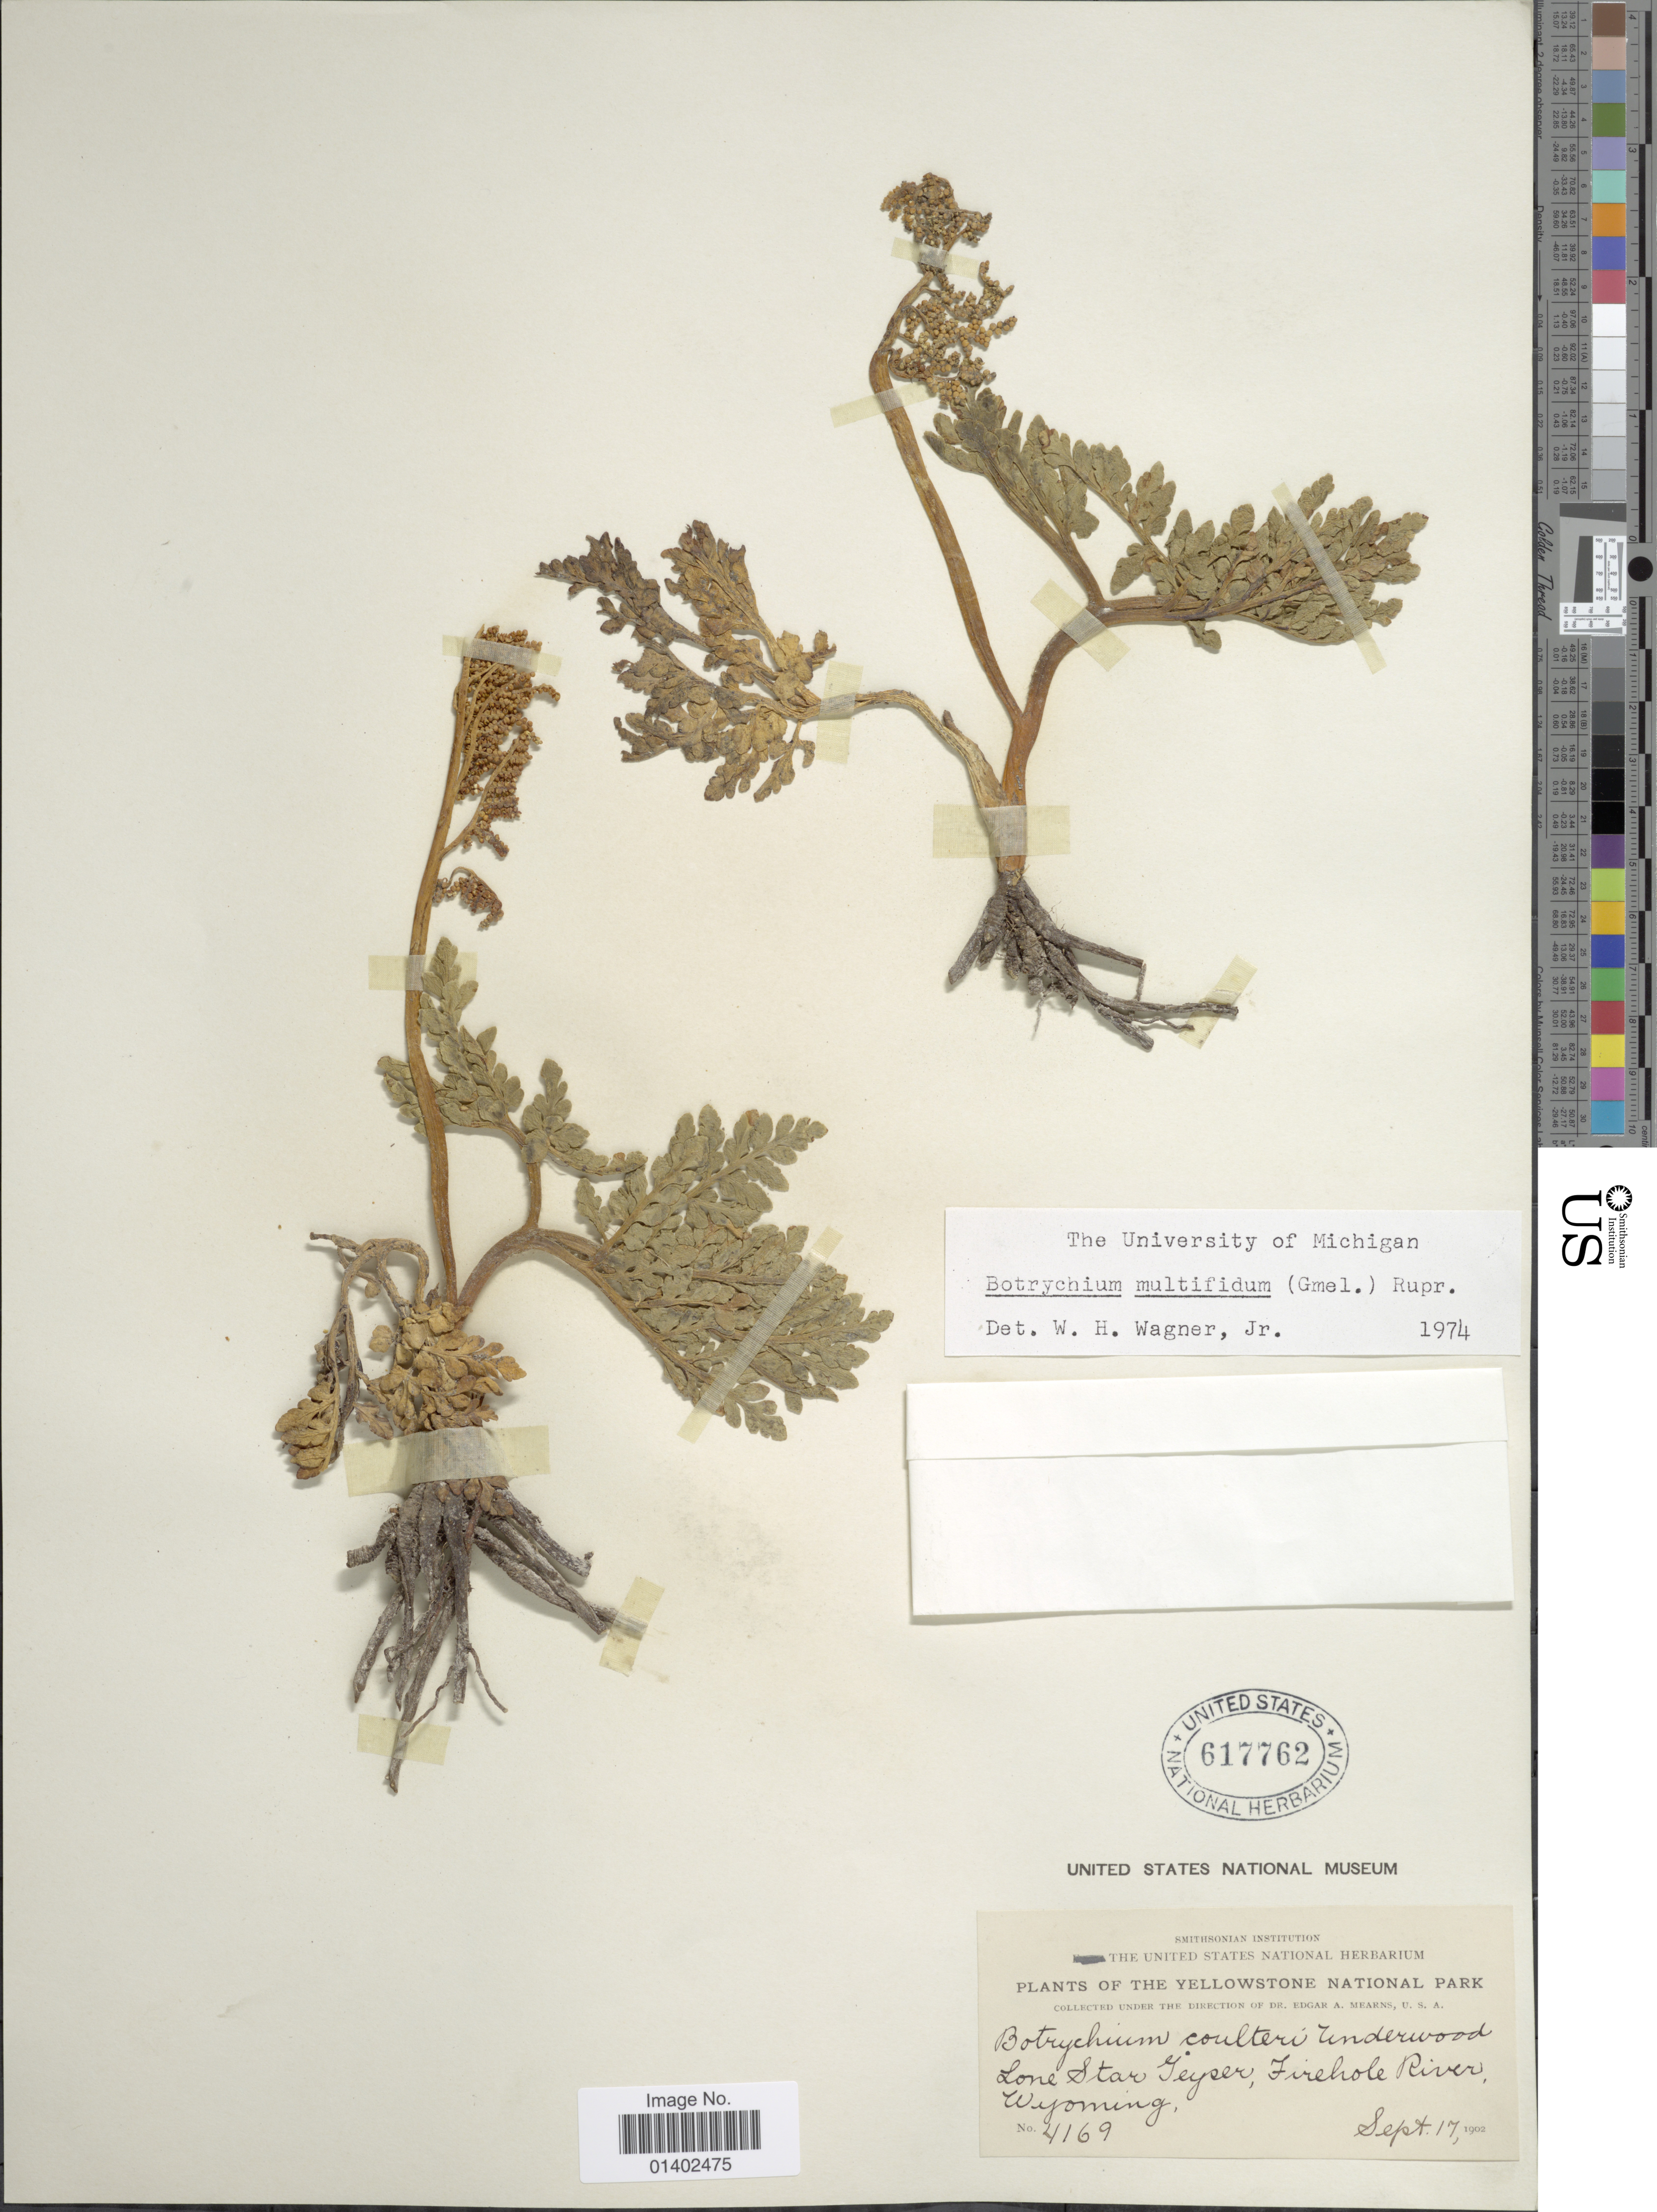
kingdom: Plantae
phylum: Tracheophyta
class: Polypodiopsida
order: Ophioglossales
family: Ophioglossaceae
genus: Botrychium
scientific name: Botrychium multifidum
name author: (J.F. Gmel.) Rupr.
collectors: E. A. Mearns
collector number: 4169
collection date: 1902-09-17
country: United States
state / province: Wyoming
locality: The Yellowstone National park, Lone Star Geyser, Firehole River.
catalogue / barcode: US 617762